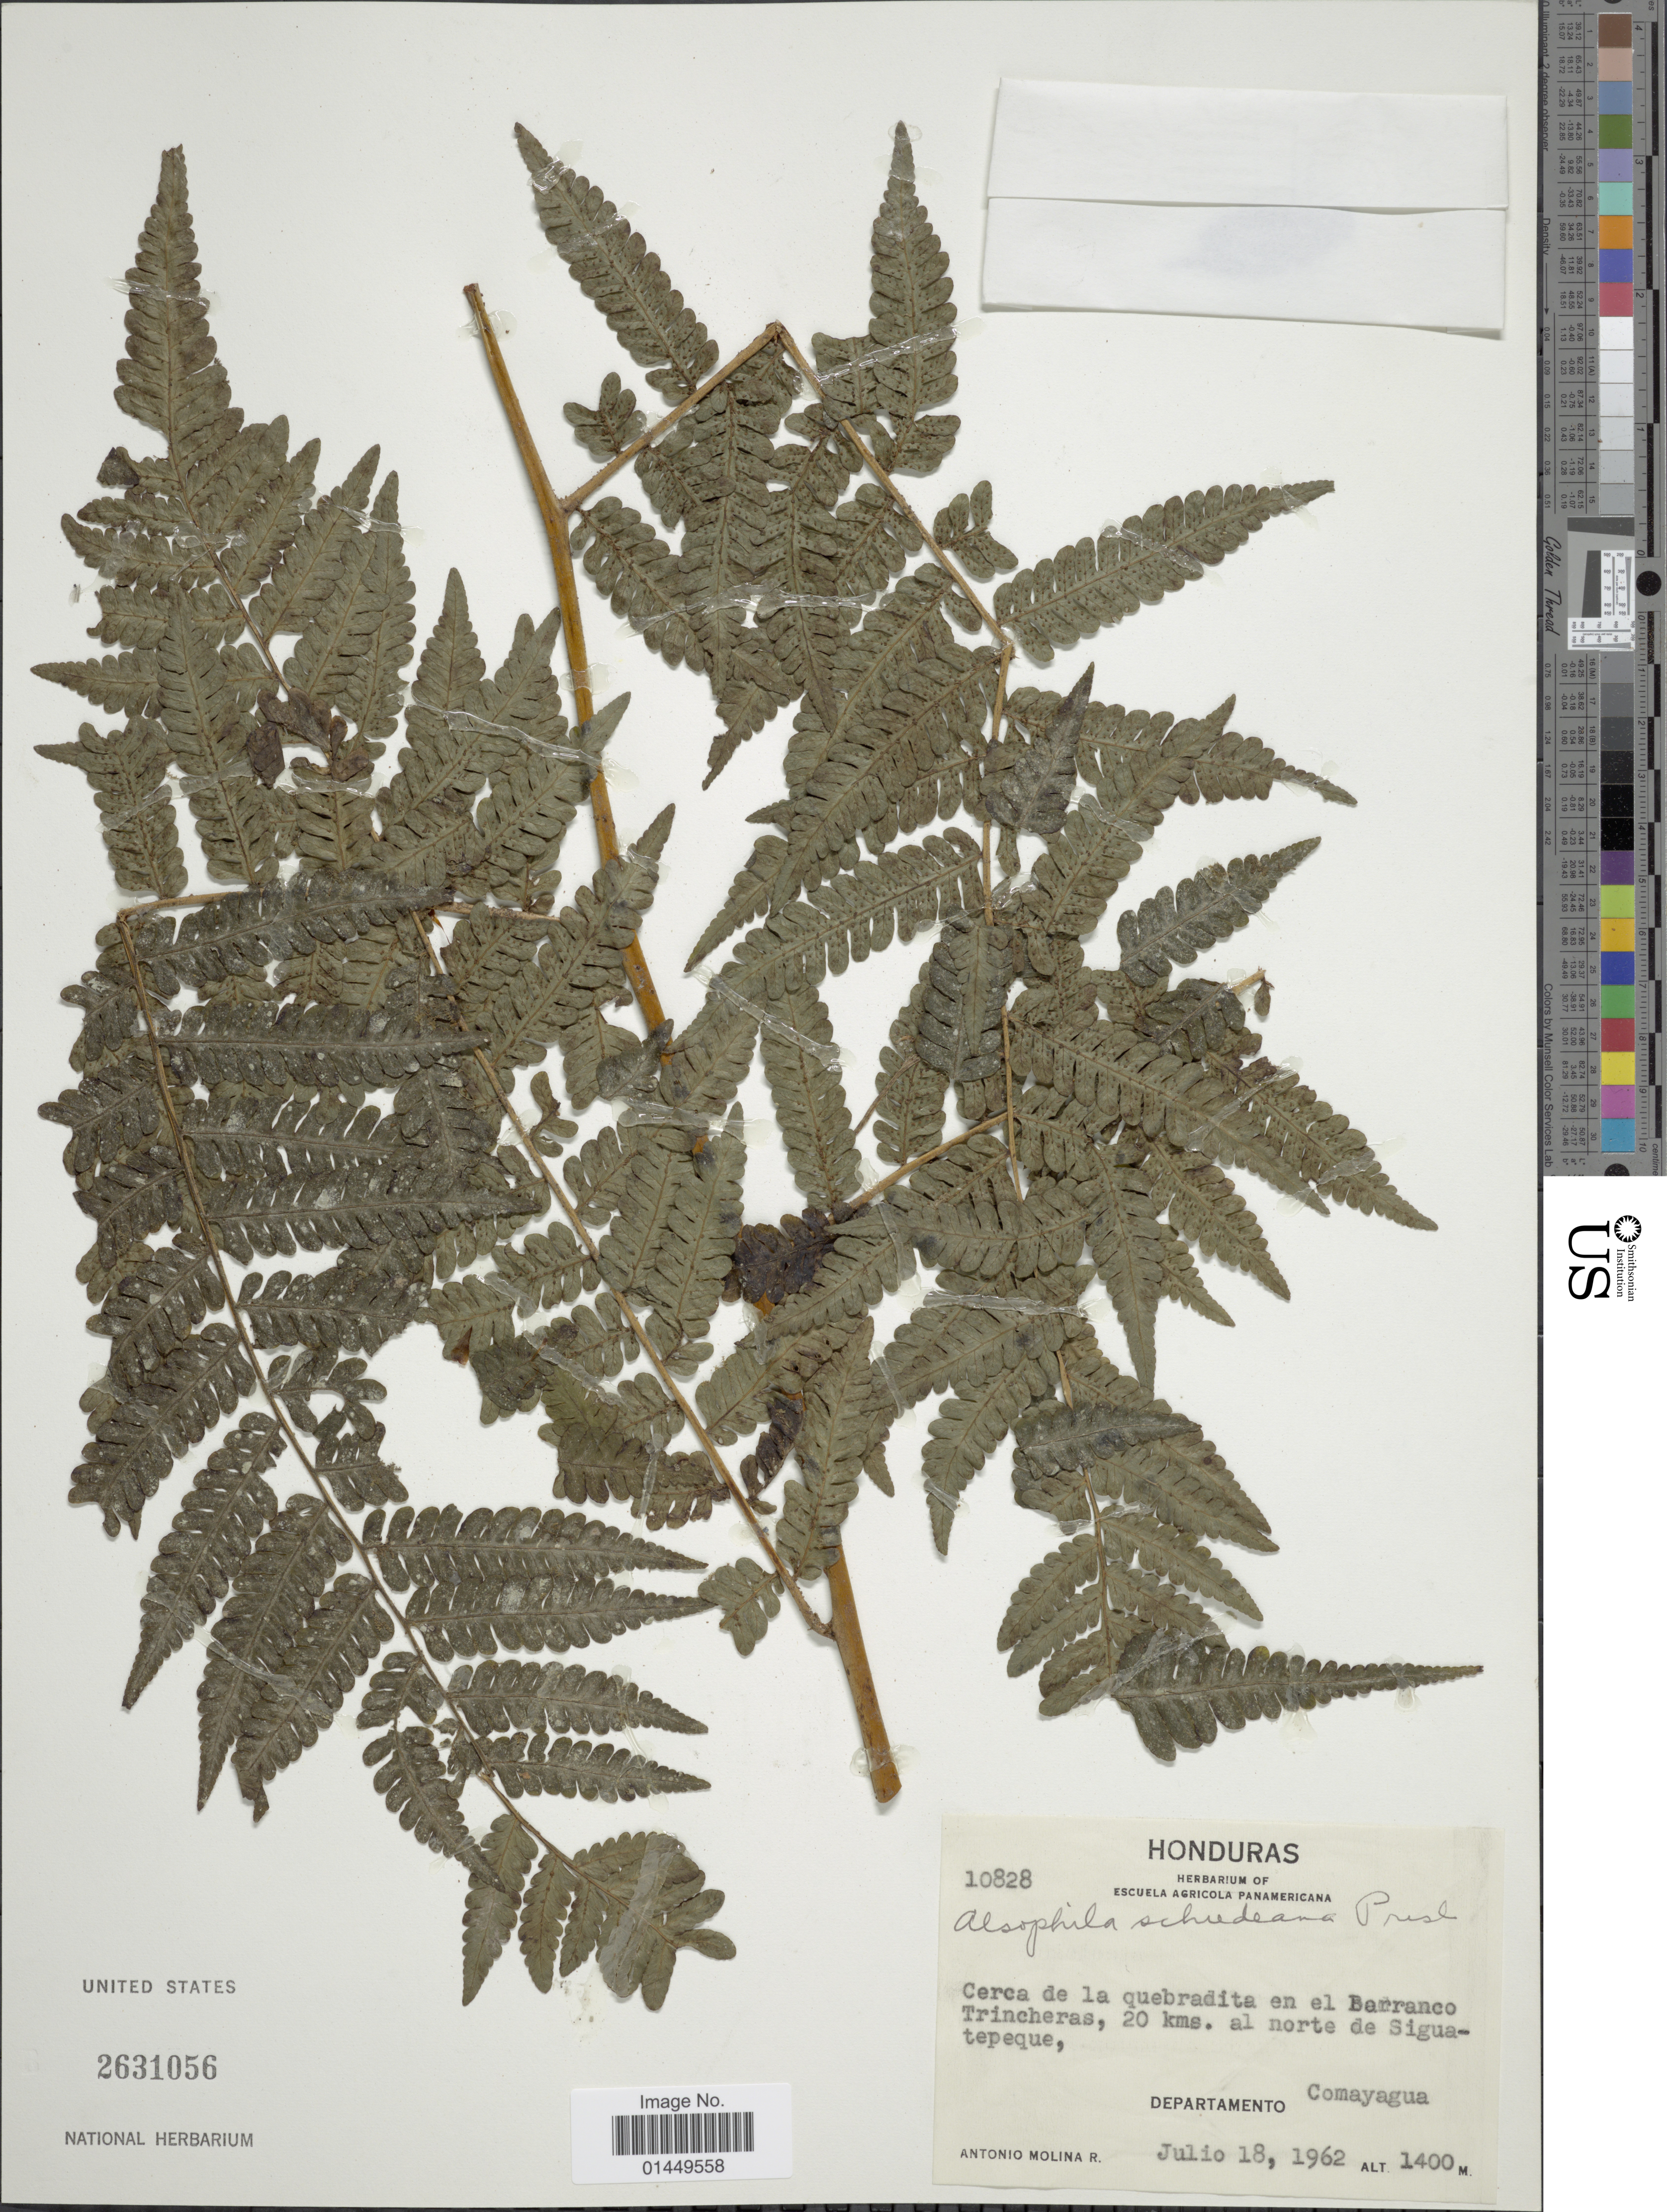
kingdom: Plantae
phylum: Tracheophyta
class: Polypodiopsida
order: Cyatheales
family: Cyatheaceae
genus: Cyathea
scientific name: Cyathea schiedeana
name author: (C. Presl) Domin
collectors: A. Molina R.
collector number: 10828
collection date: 1962-07-18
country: Honduras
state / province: Comayagua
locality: Cerca de la quebradita en el barranco Trincheras, 20 kms. al norte de Siguatepeque, Departamento Comayagua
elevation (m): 1400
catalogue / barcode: US 2631056